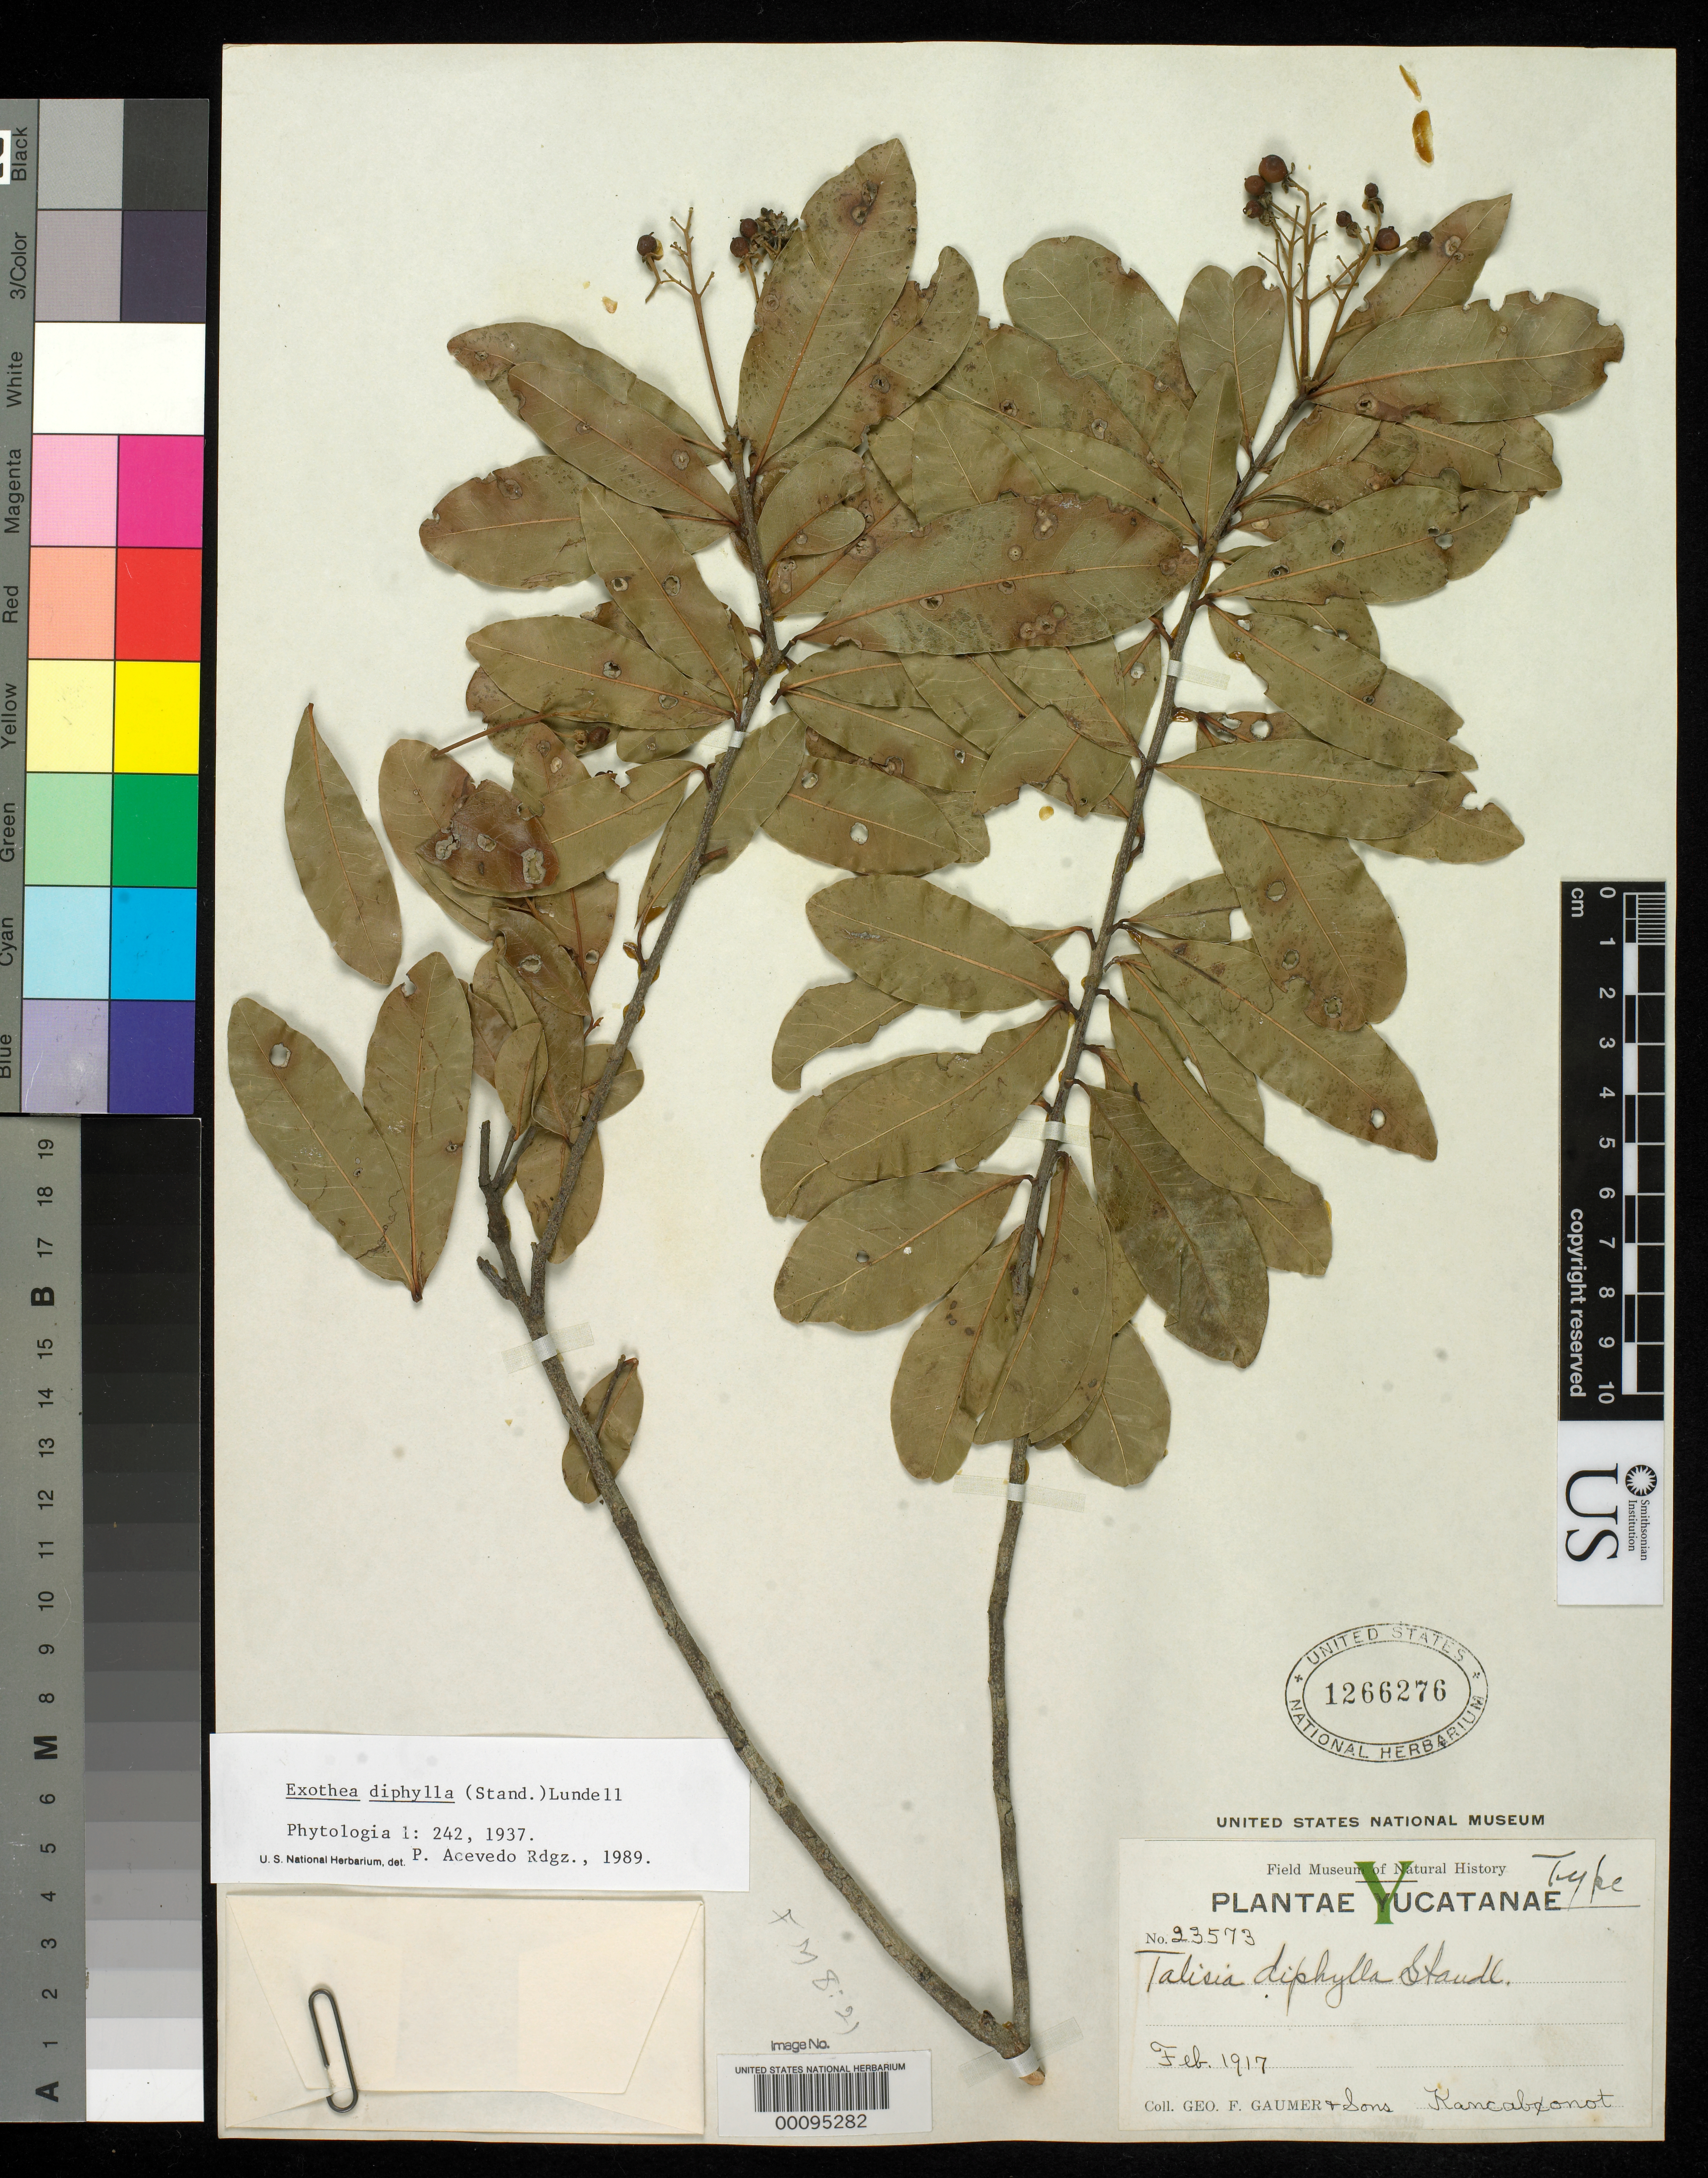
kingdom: Plantae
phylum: Tracheophyta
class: Magnoliopsida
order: Sapindales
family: Sapindaceae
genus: Talisia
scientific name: Talisia diphylla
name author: Standl.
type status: Type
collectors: G. F. Gaumer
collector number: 23573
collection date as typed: Feb 1917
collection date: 1917-02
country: Mexico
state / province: Yucatán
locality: Kancabonat.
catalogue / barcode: US 1266276